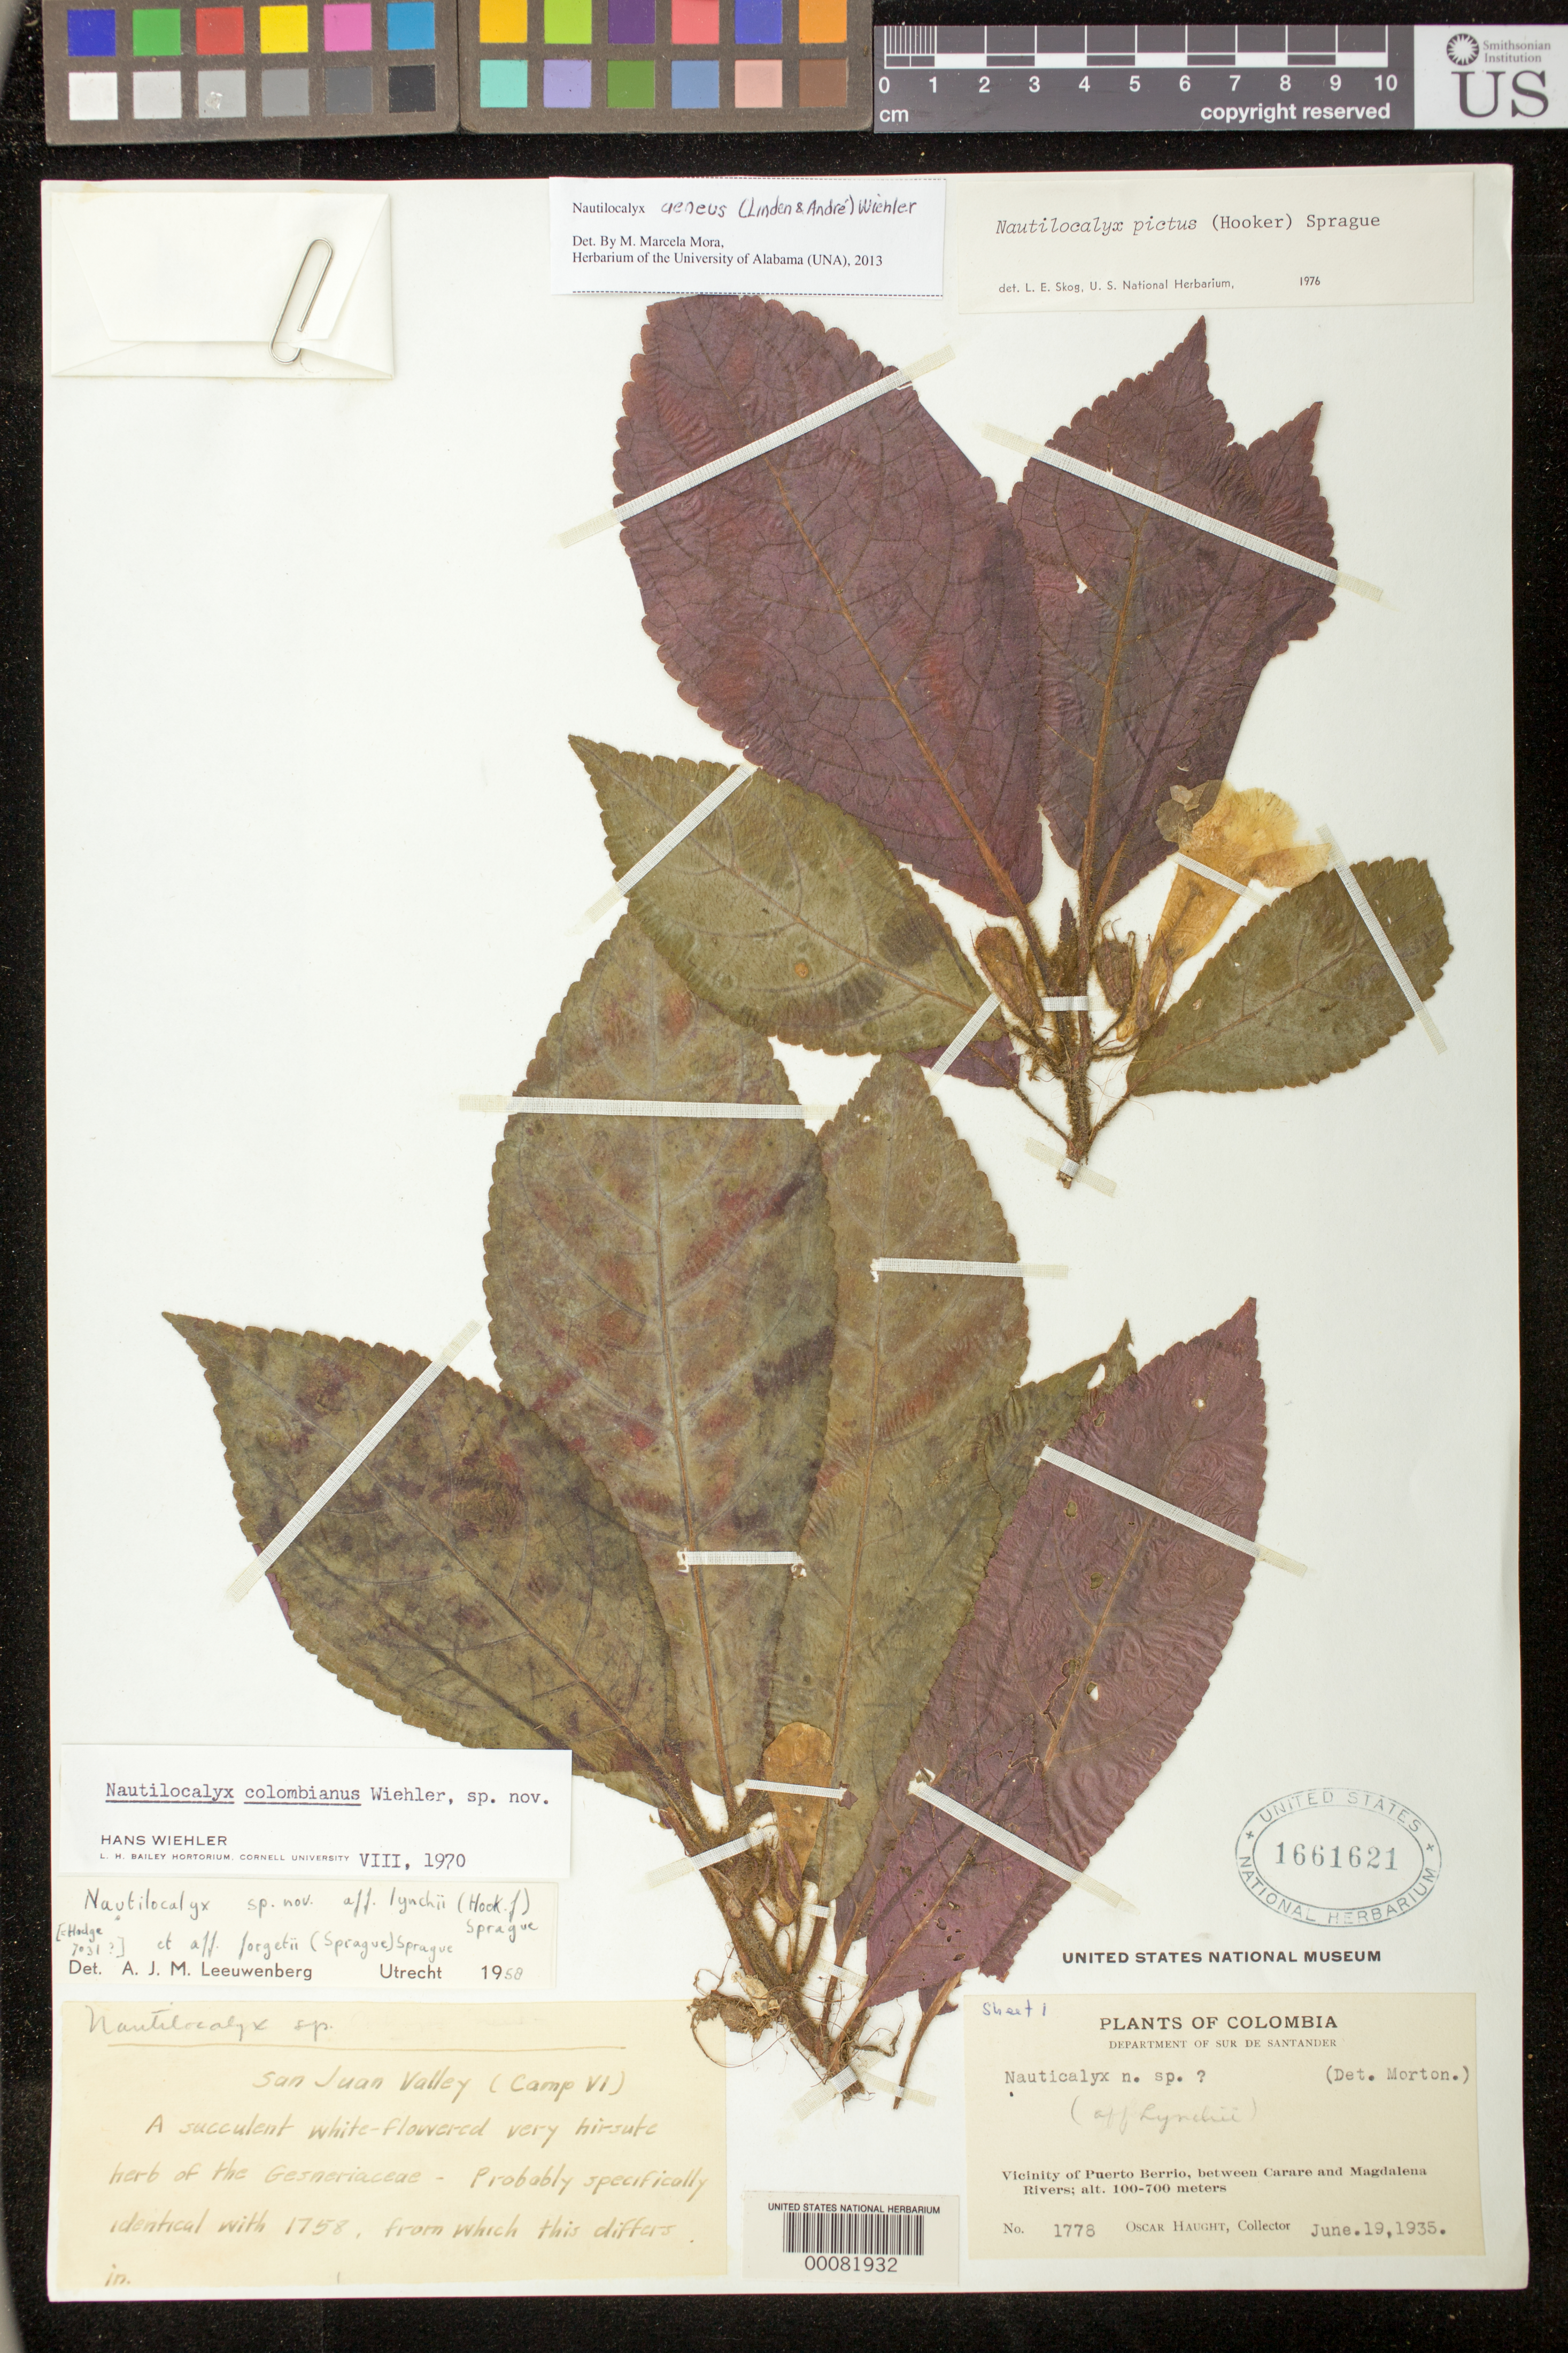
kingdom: Plantae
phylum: Tracheophyta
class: Magnoliopsida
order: Lamiales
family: Gesneriaceae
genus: Nautilocalyx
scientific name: Nautilocalyx aeneus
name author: (Linden & André) Wiehler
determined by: Mora, M. Marcela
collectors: O. L. Haught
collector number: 1778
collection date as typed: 19 Jun 1935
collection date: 1935-06-19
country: Colombia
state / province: Santander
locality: Dept of Sur de Santander, vicinity of Puerto Berrio, between Carare and Magdalena Rivers, San Juan Valley (camp VI)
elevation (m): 100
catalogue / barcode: US 1661621